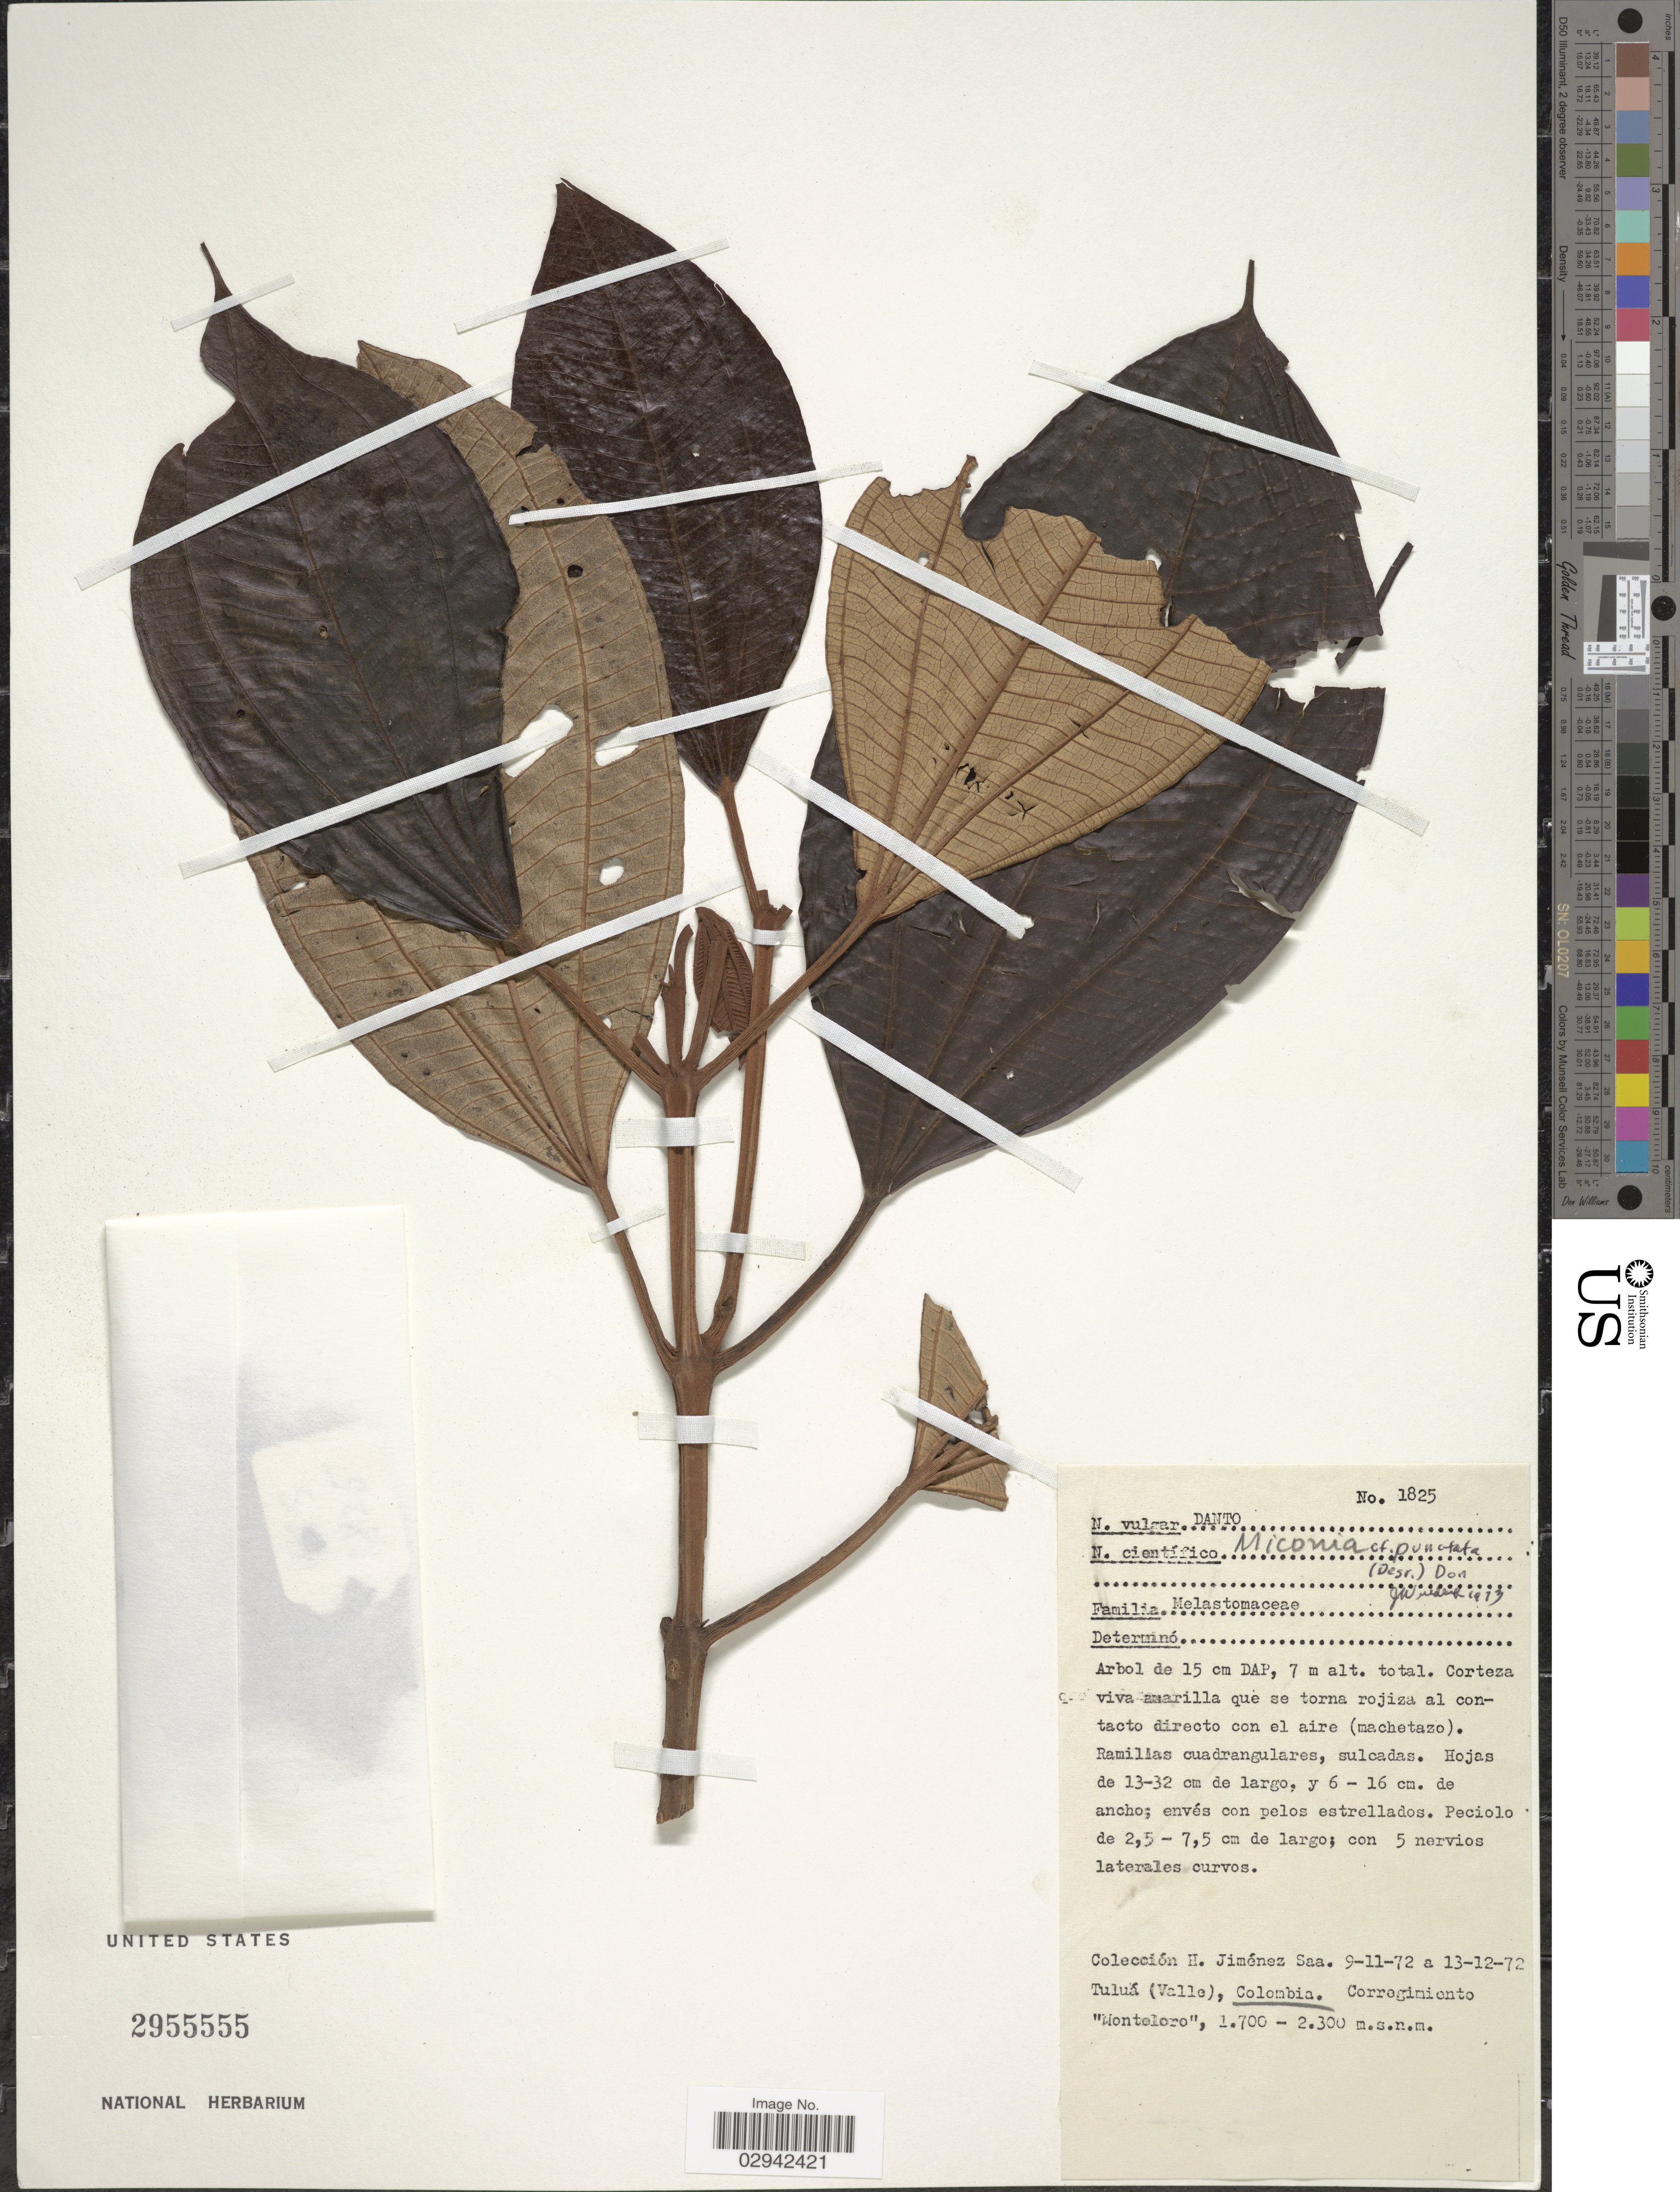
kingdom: Plantae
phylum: Tracheophyta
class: Magnoliopsida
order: Myrtales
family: Melastomataceae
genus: Miconia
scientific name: Miconia punctata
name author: (Desr.) D. Don ex DC.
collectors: H. Jiménez-Saa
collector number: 1825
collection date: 1972-11-09/1972-12-13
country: Colombia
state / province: Valle del Cauca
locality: Tuluá (Valle).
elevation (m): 1700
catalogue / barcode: US 2955555